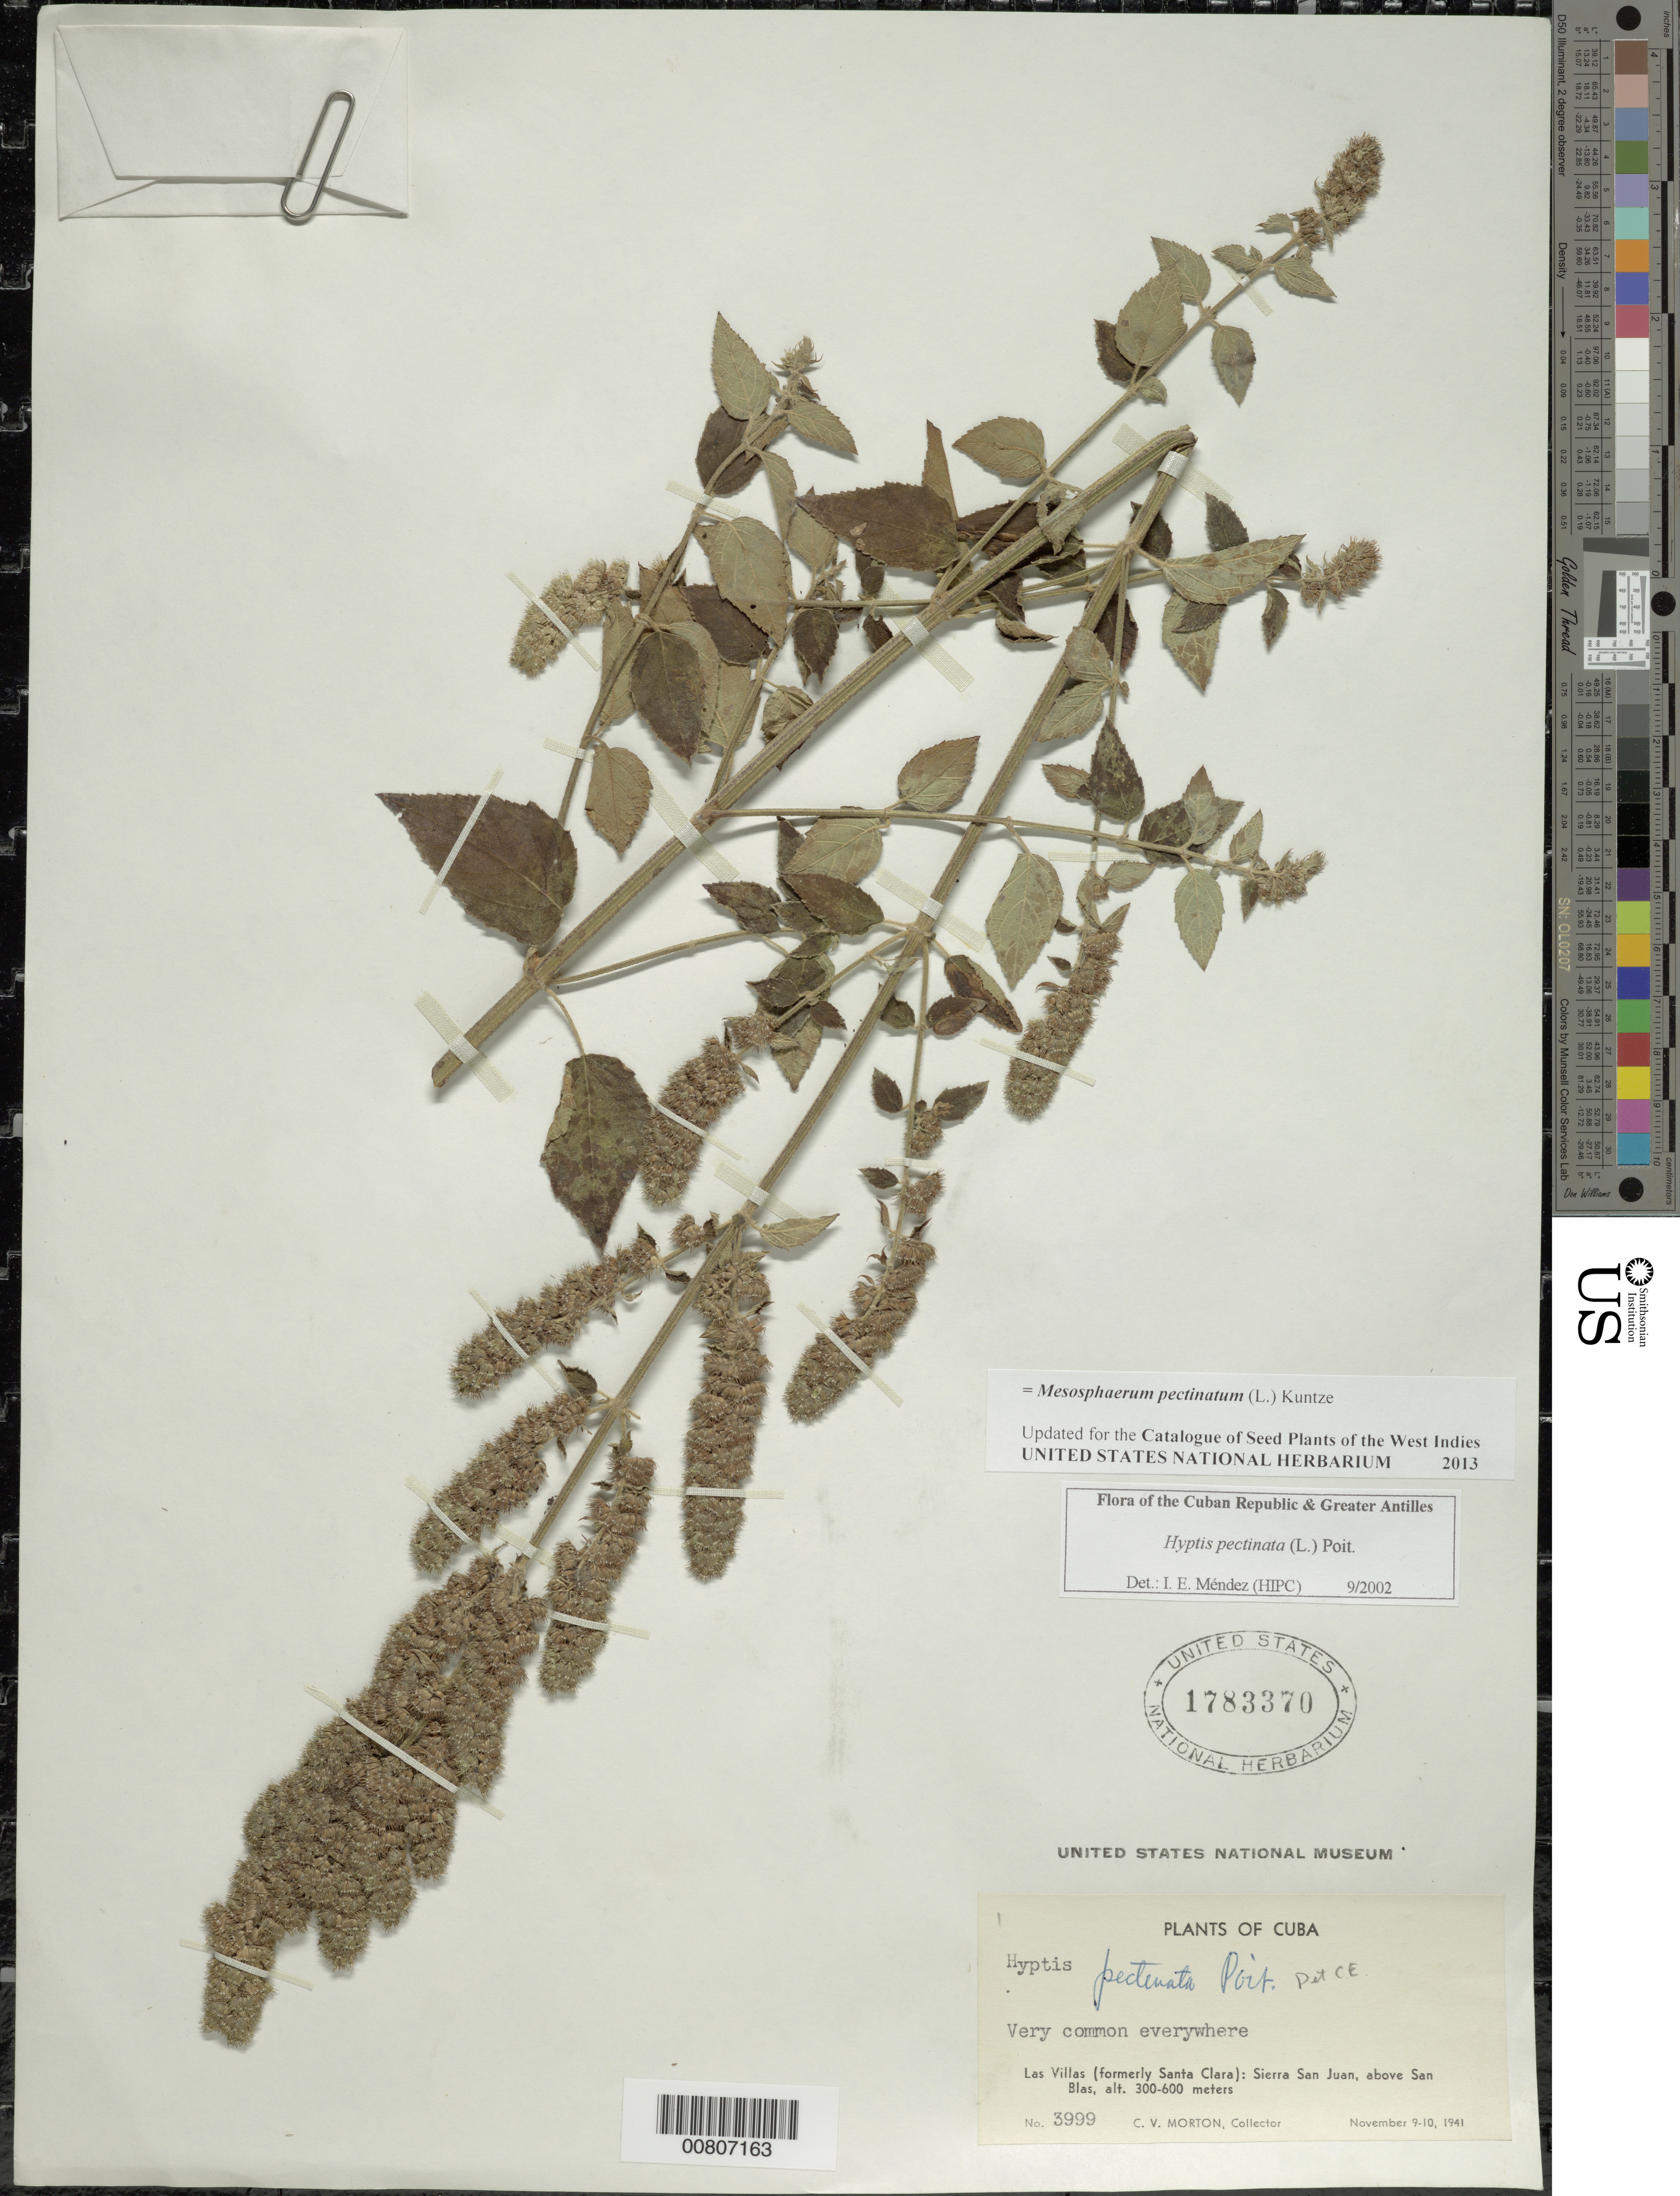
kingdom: Plantae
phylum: Tracheophyta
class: Magnoliopsida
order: Lamiales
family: Lamiaceae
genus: Hyptis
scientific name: Hyptis pectinata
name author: (L.) Poit.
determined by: Méndez, Isidro E., (HIPC)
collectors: C. V. Morton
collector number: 3999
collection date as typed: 09 Nov 1941 to 10 Nov 1941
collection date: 1941-11-09/1941-11-10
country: Cuba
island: Cuba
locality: Las Villas (formerly Santa Clara), Sierra San Juan, above San Blas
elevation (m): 300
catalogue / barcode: US 1783370